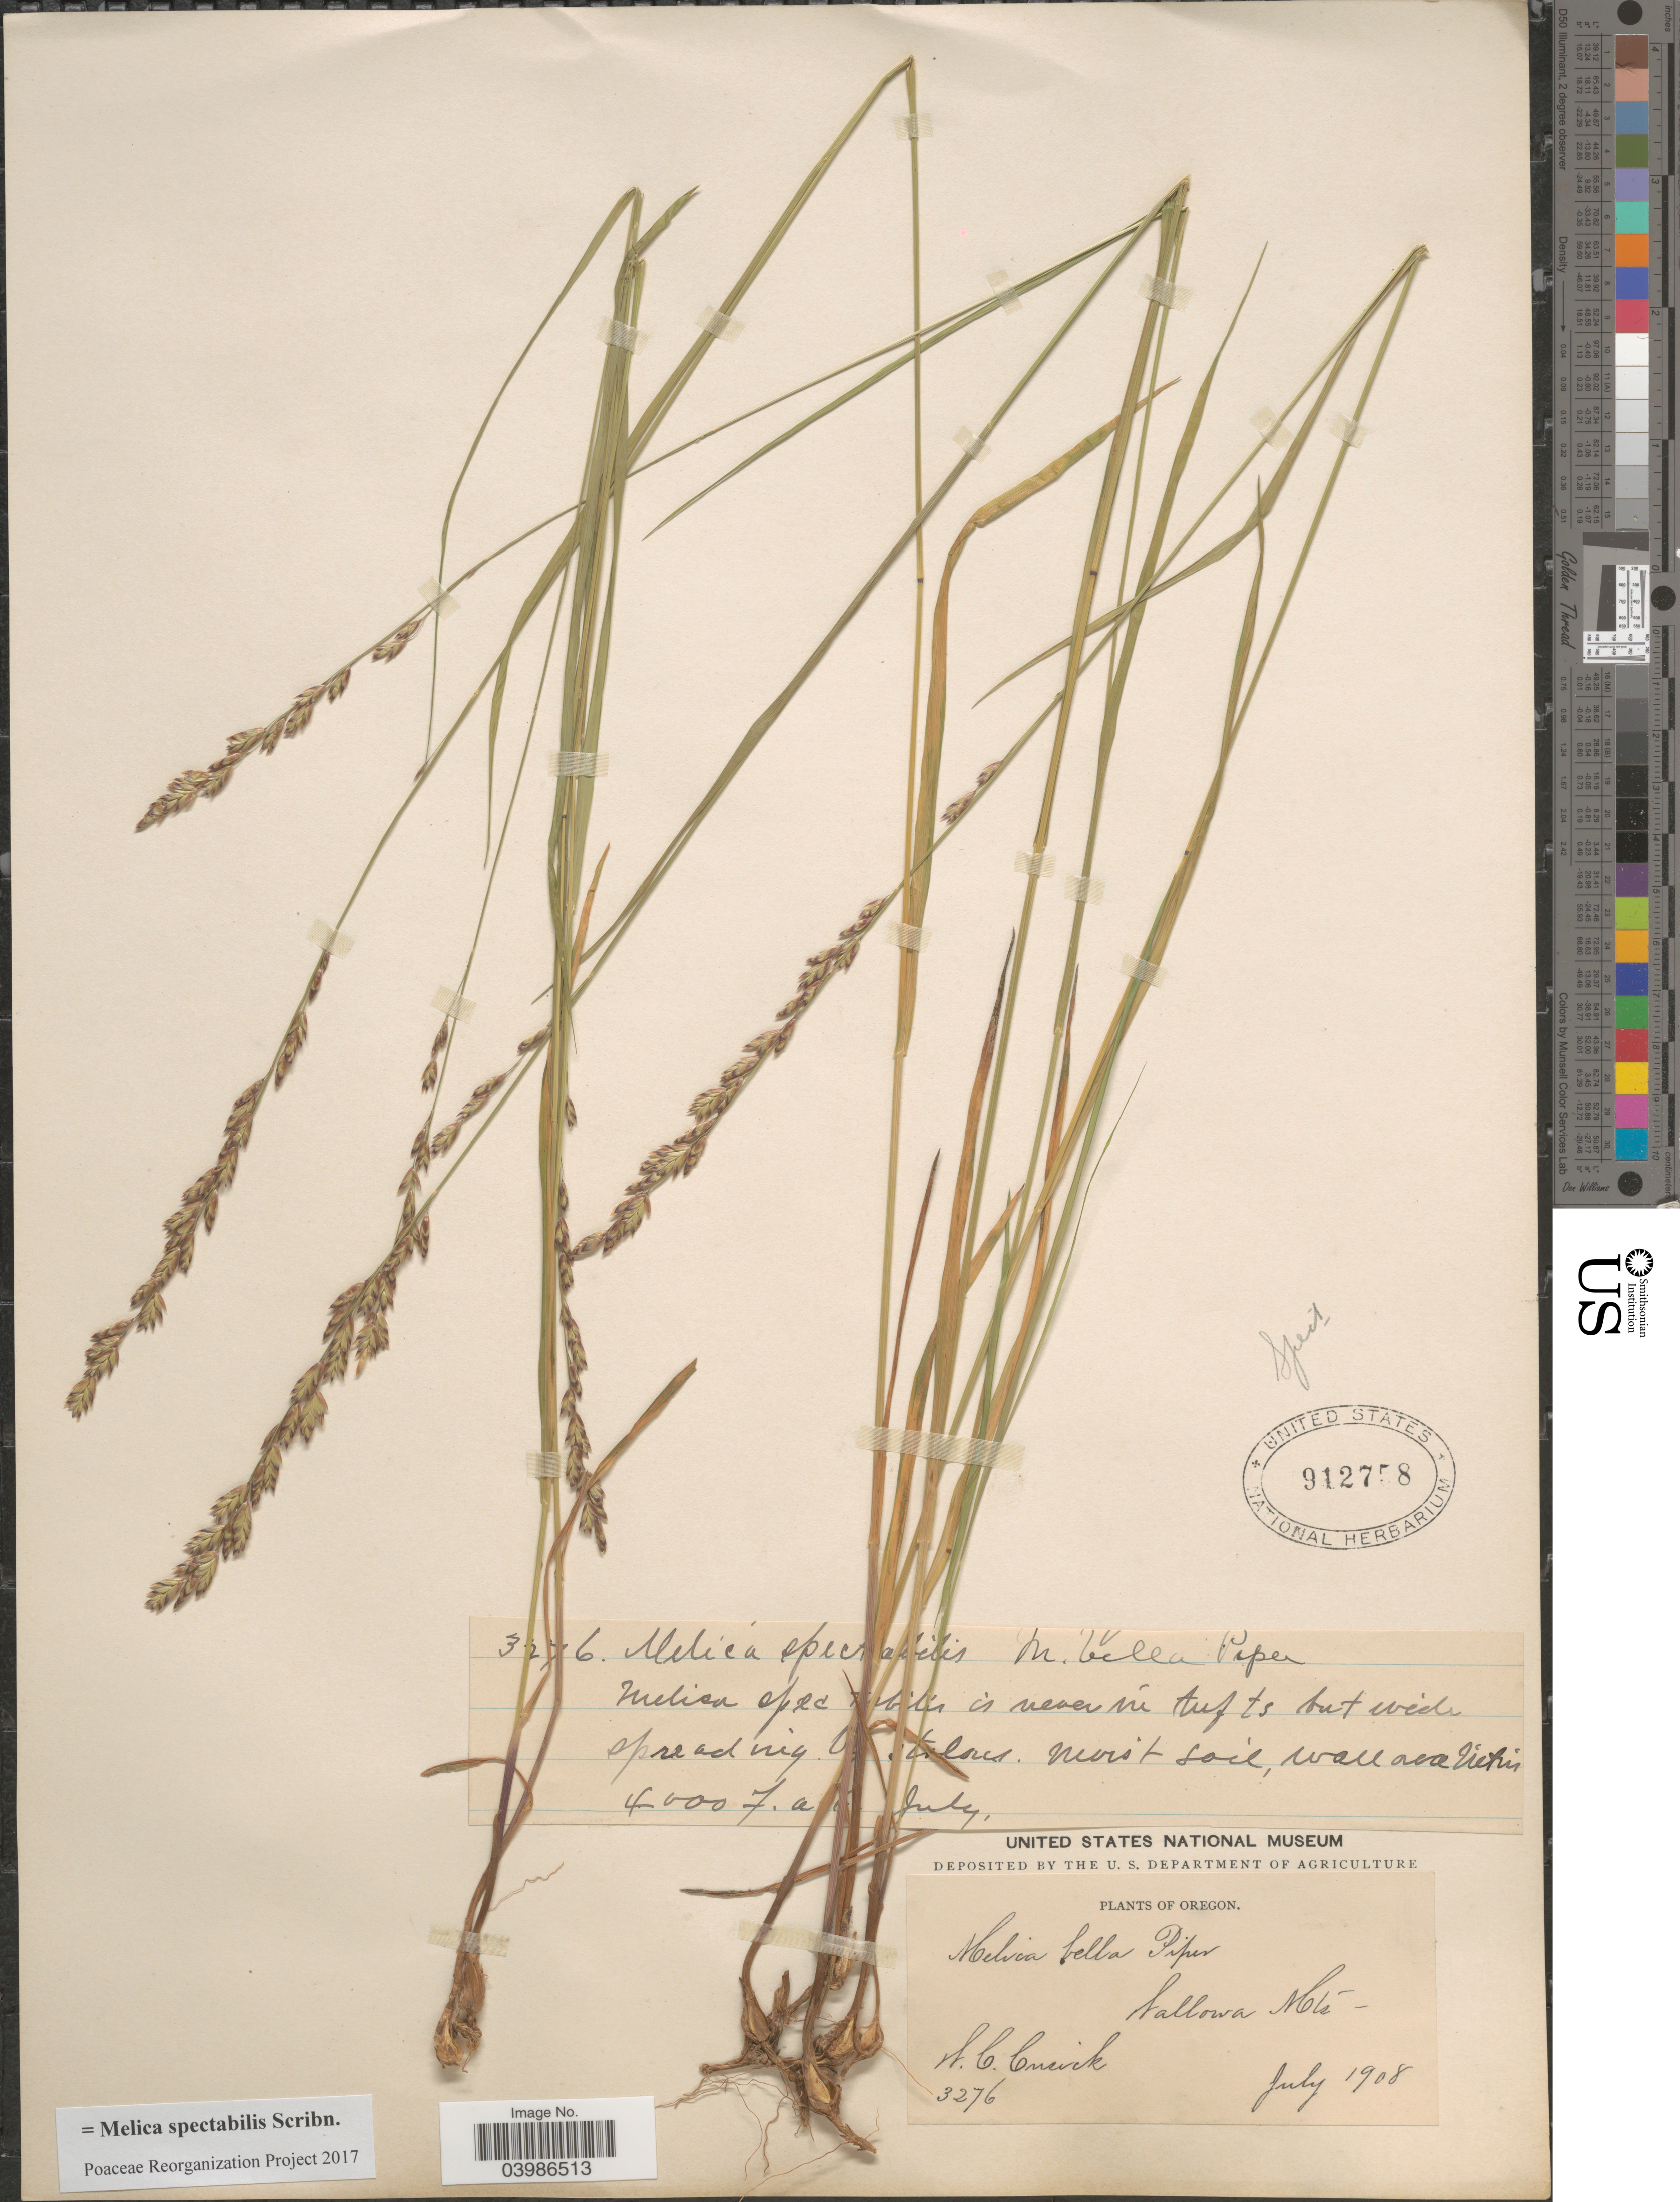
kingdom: Plantae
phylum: Tracheophyta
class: Liliopsida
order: Poales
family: Poaceae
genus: Melica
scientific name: Melica spectabilis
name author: Scribn.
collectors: W. C. Cusick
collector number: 3276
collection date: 1908-07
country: United States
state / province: Oregon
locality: Wallowa Mts.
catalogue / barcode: US 912758